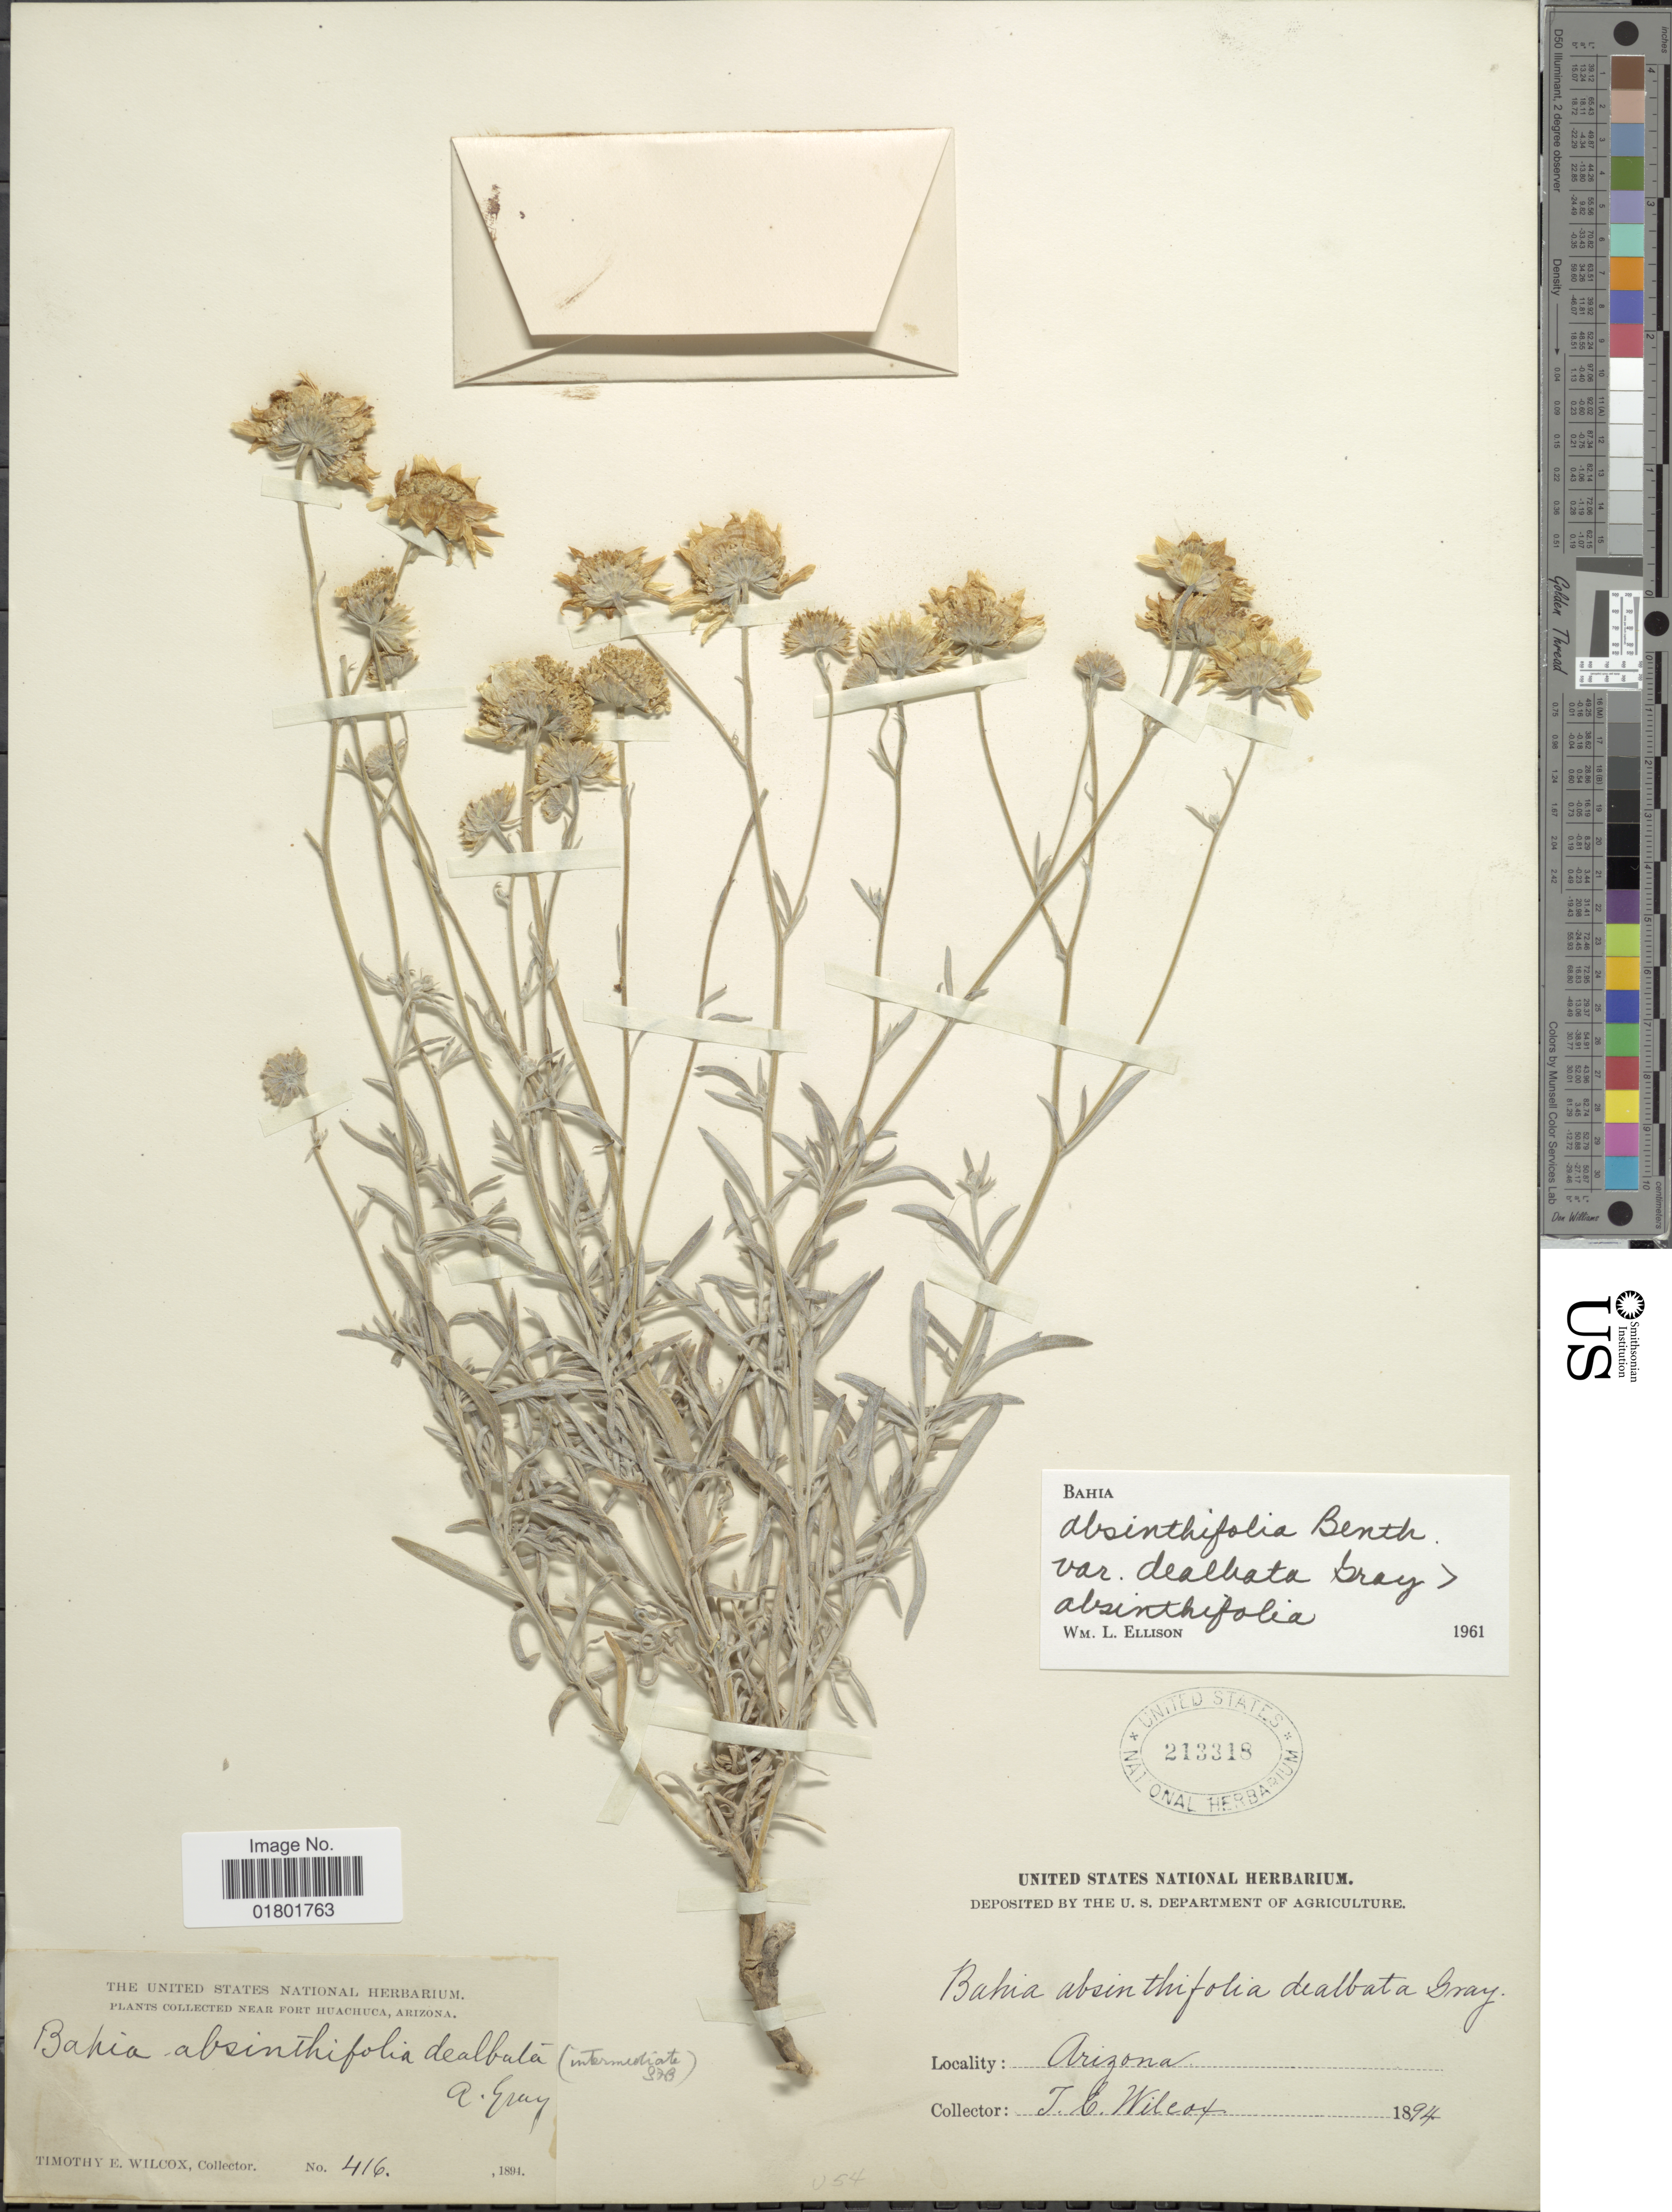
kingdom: Plantae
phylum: Tracheophyta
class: Magnoliopsida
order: Asterales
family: Asteraceae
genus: Bahia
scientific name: Bahia absinthifolia var. dealbata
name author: A. Gray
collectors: T. E. Wilcox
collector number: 416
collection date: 1894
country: United States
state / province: Arizona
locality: Near Huachuca, Arizona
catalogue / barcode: US 213318